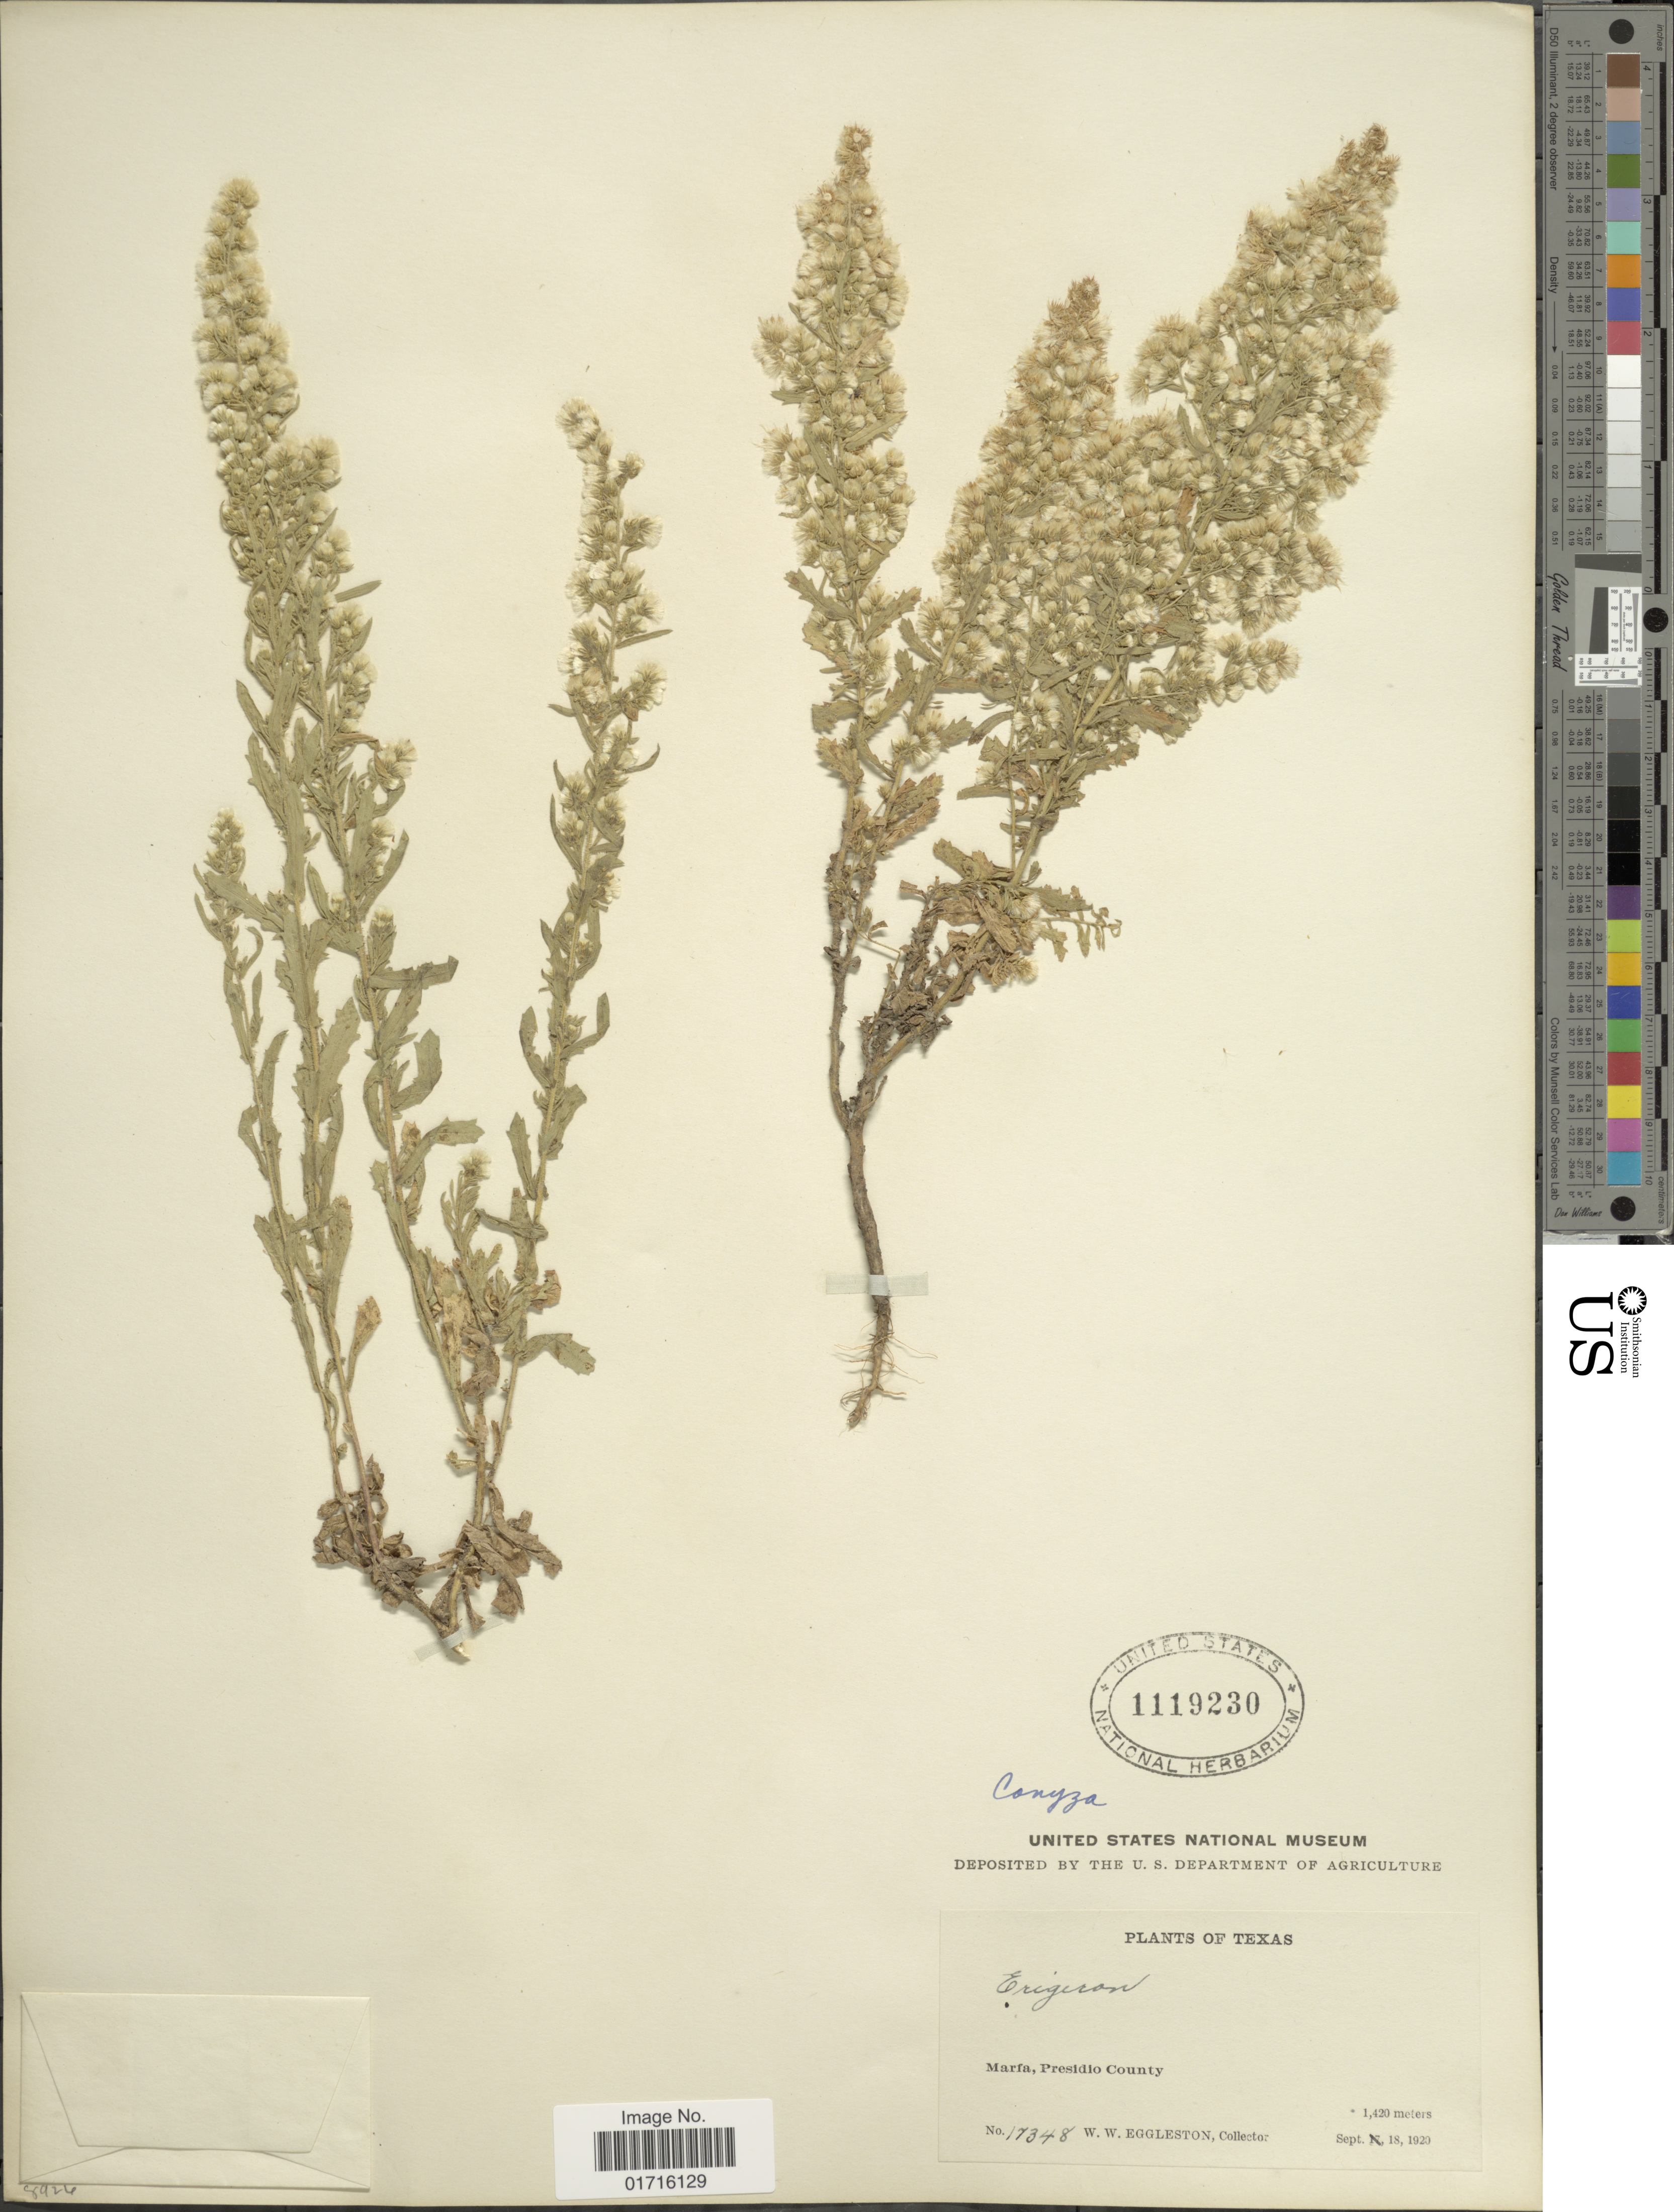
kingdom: Plantae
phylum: Tracheophyta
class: Magnoliopsida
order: Asterales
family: Asteraceae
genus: Conyza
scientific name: Conyza coulteri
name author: A. Gray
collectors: W. W. Eggleston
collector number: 17348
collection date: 1920-09-18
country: United States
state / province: Texas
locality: Marfa, Presidio County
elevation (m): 1420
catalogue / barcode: US 1119230